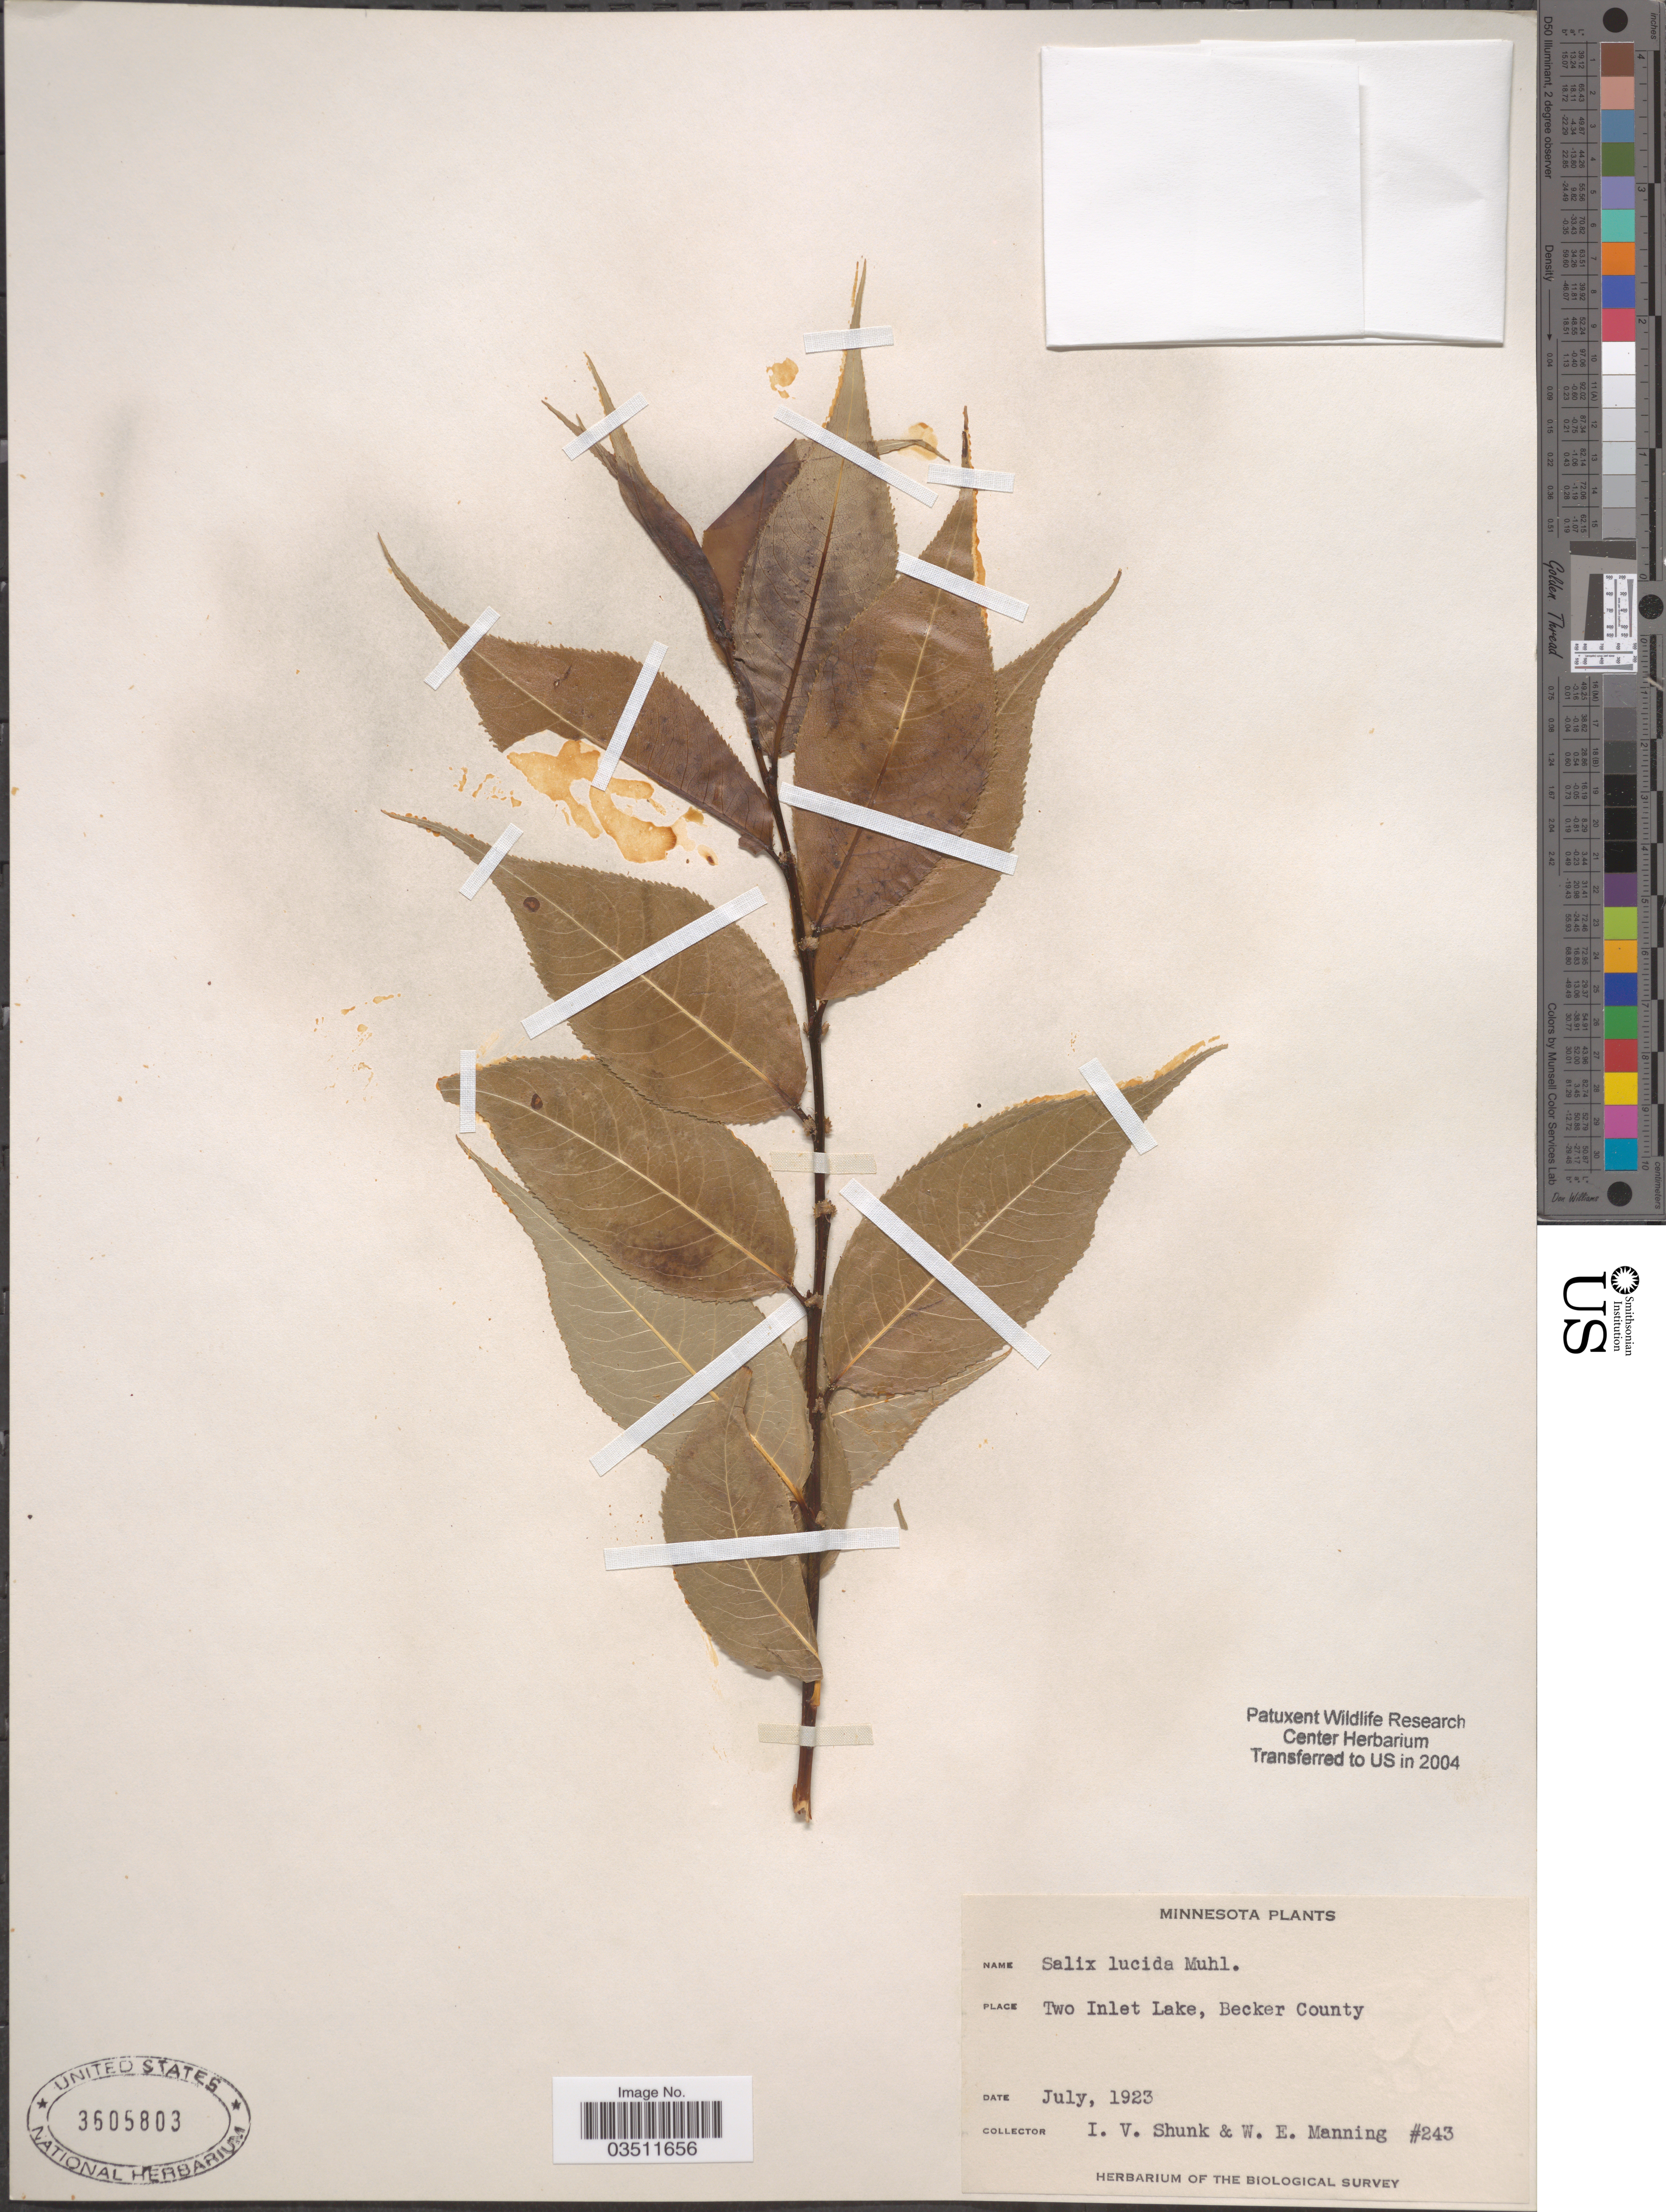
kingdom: Plantae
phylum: Tracheophyta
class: Magnoliopsida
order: Malpighiales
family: Salicaceae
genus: Salix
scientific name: Salix lucida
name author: Muhl.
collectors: I. Shunk & W. Manning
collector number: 243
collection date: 1923-07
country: United States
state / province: Minnesota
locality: Two Inlet Lake, Becker County.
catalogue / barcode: US 3605803